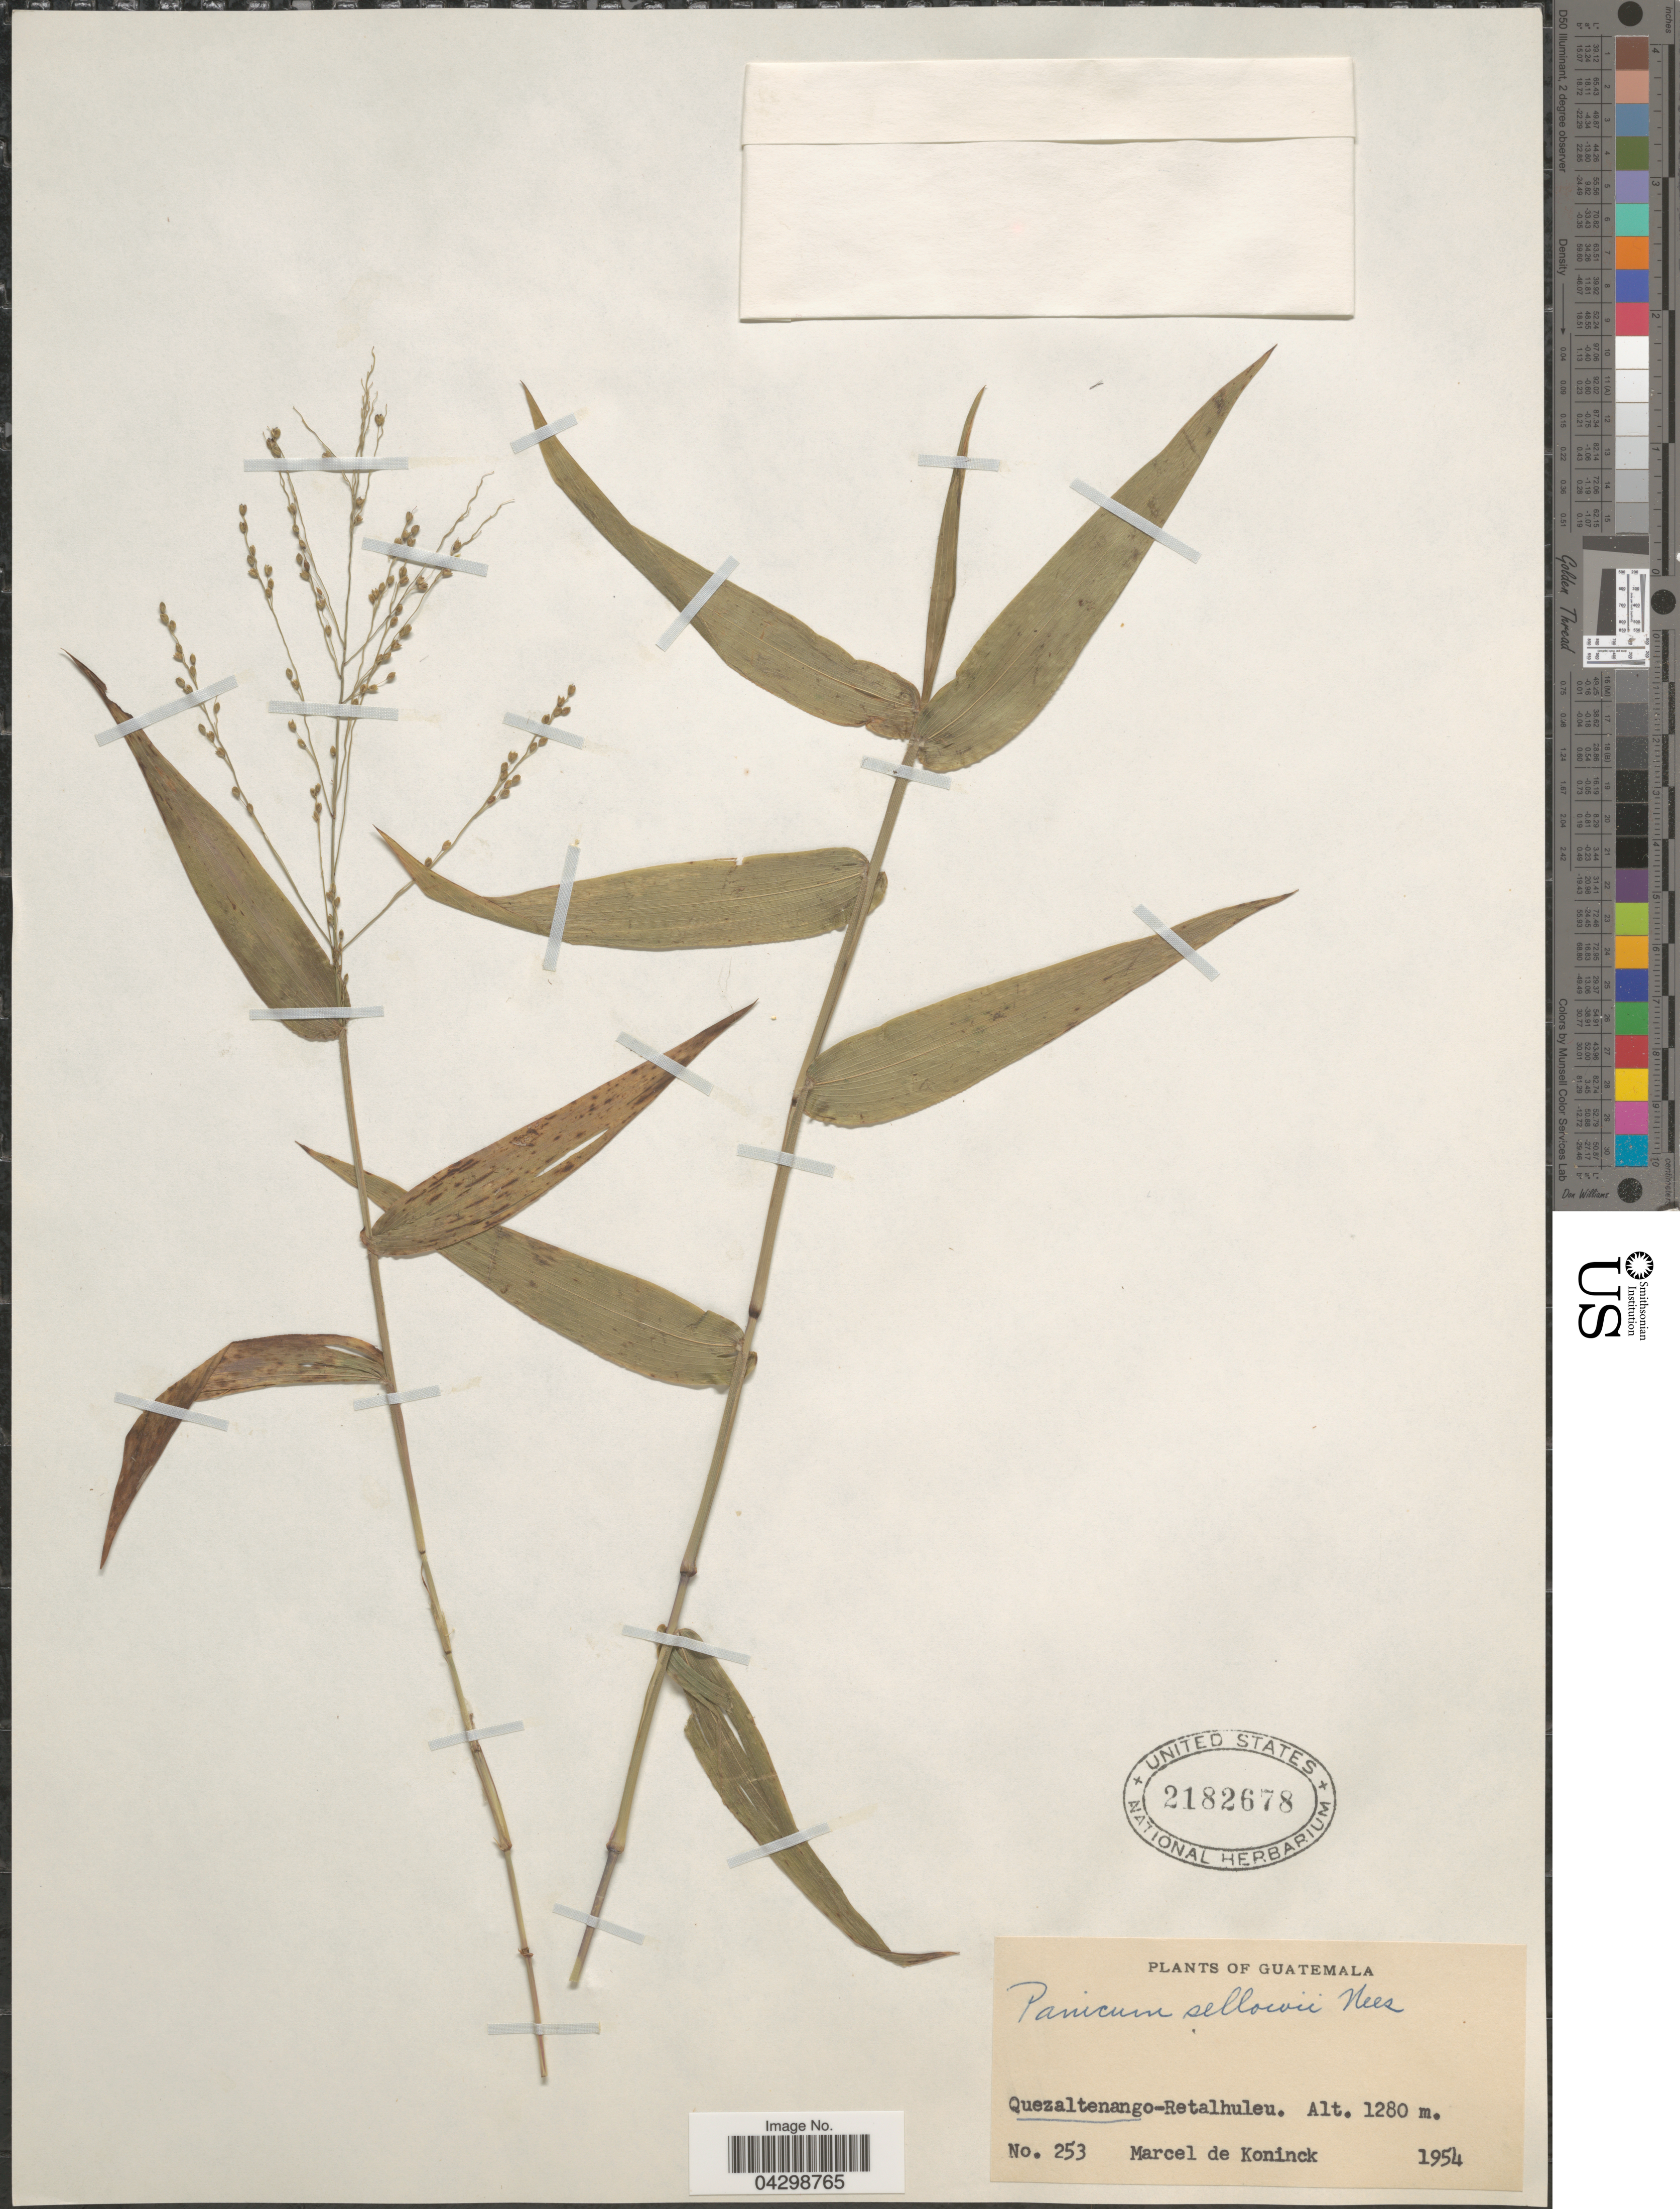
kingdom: Plantae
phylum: Tracheophyta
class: Liliopsida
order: Poales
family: Poaceae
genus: Panicum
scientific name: Panicum sellowii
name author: Nees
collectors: M. Koninck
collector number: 253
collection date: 1954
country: Guatemala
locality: Quezaltenango-Retalhuleu.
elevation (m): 1280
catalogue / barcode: US 2182678